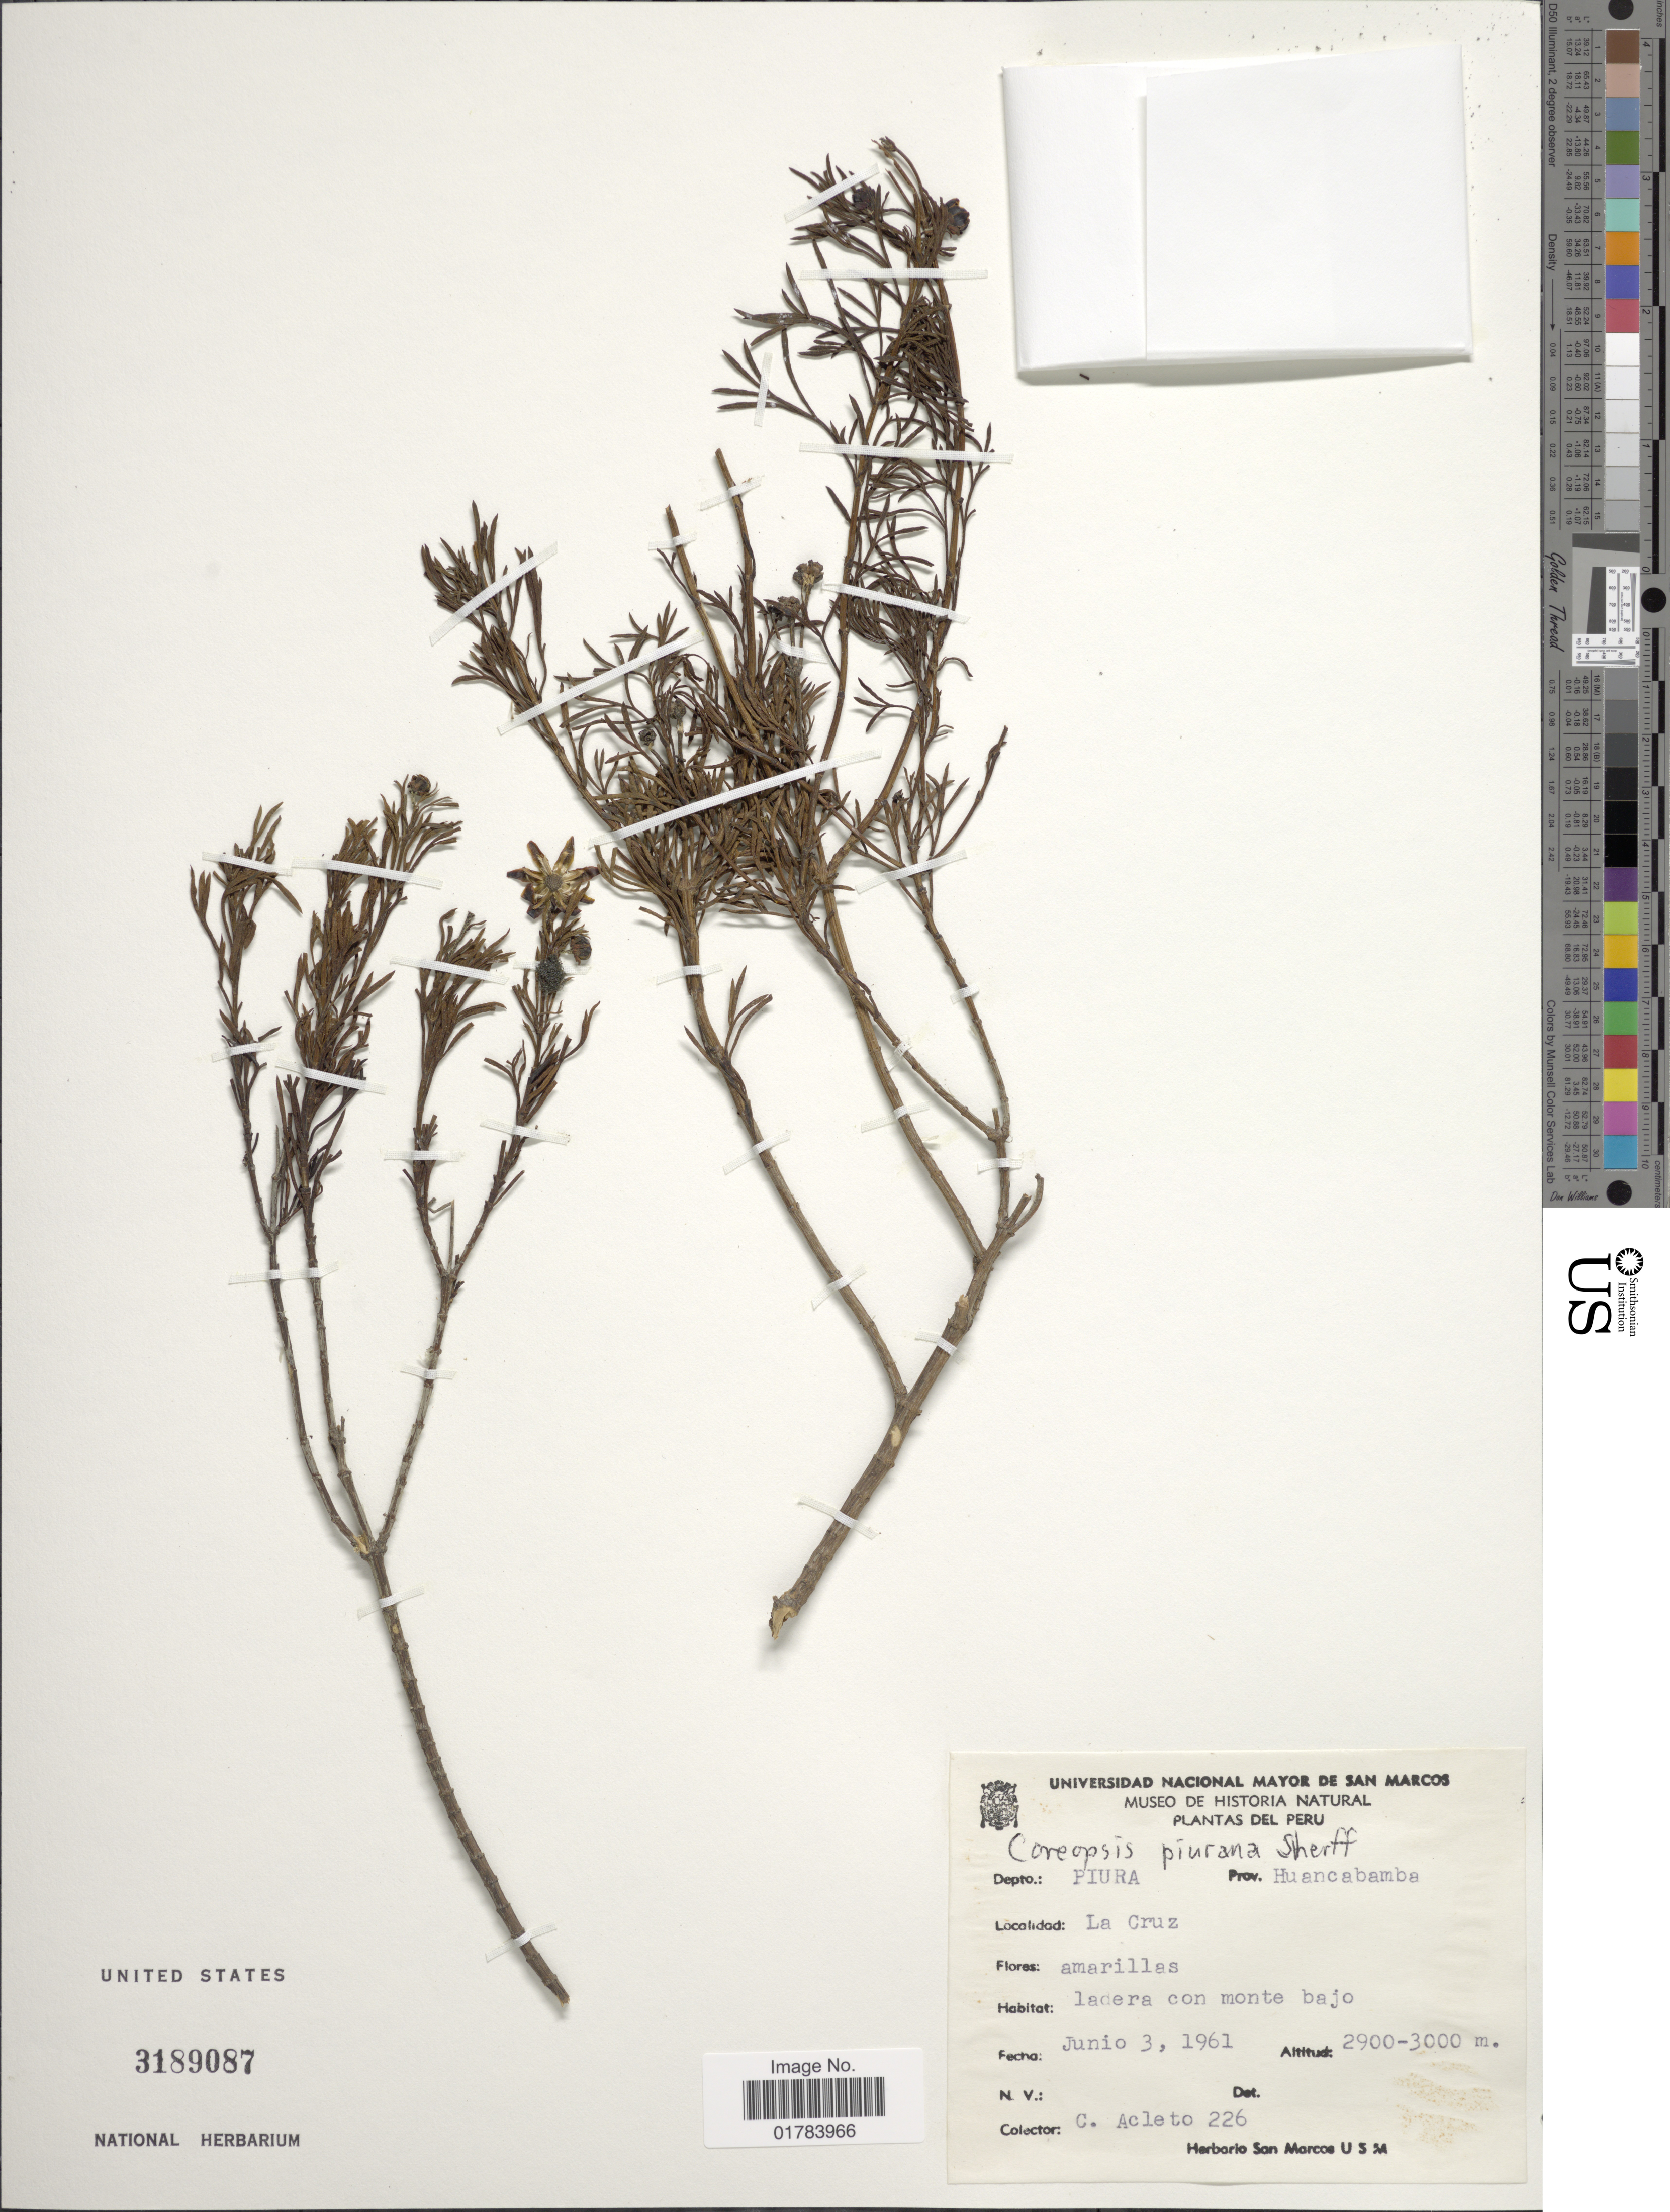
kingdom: Plantae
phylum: Tracheophyta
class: Magnoliopsida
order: Asterales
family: Asteraceae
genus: Coreopsis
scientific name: Coreopsis piurana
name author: Sherff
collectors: C. Acleto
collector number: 226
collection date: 1961-06-03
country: Peru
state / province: Piura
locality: Prov. Huancabamba, La Cruz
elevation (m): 2900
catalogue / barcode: US 3189087